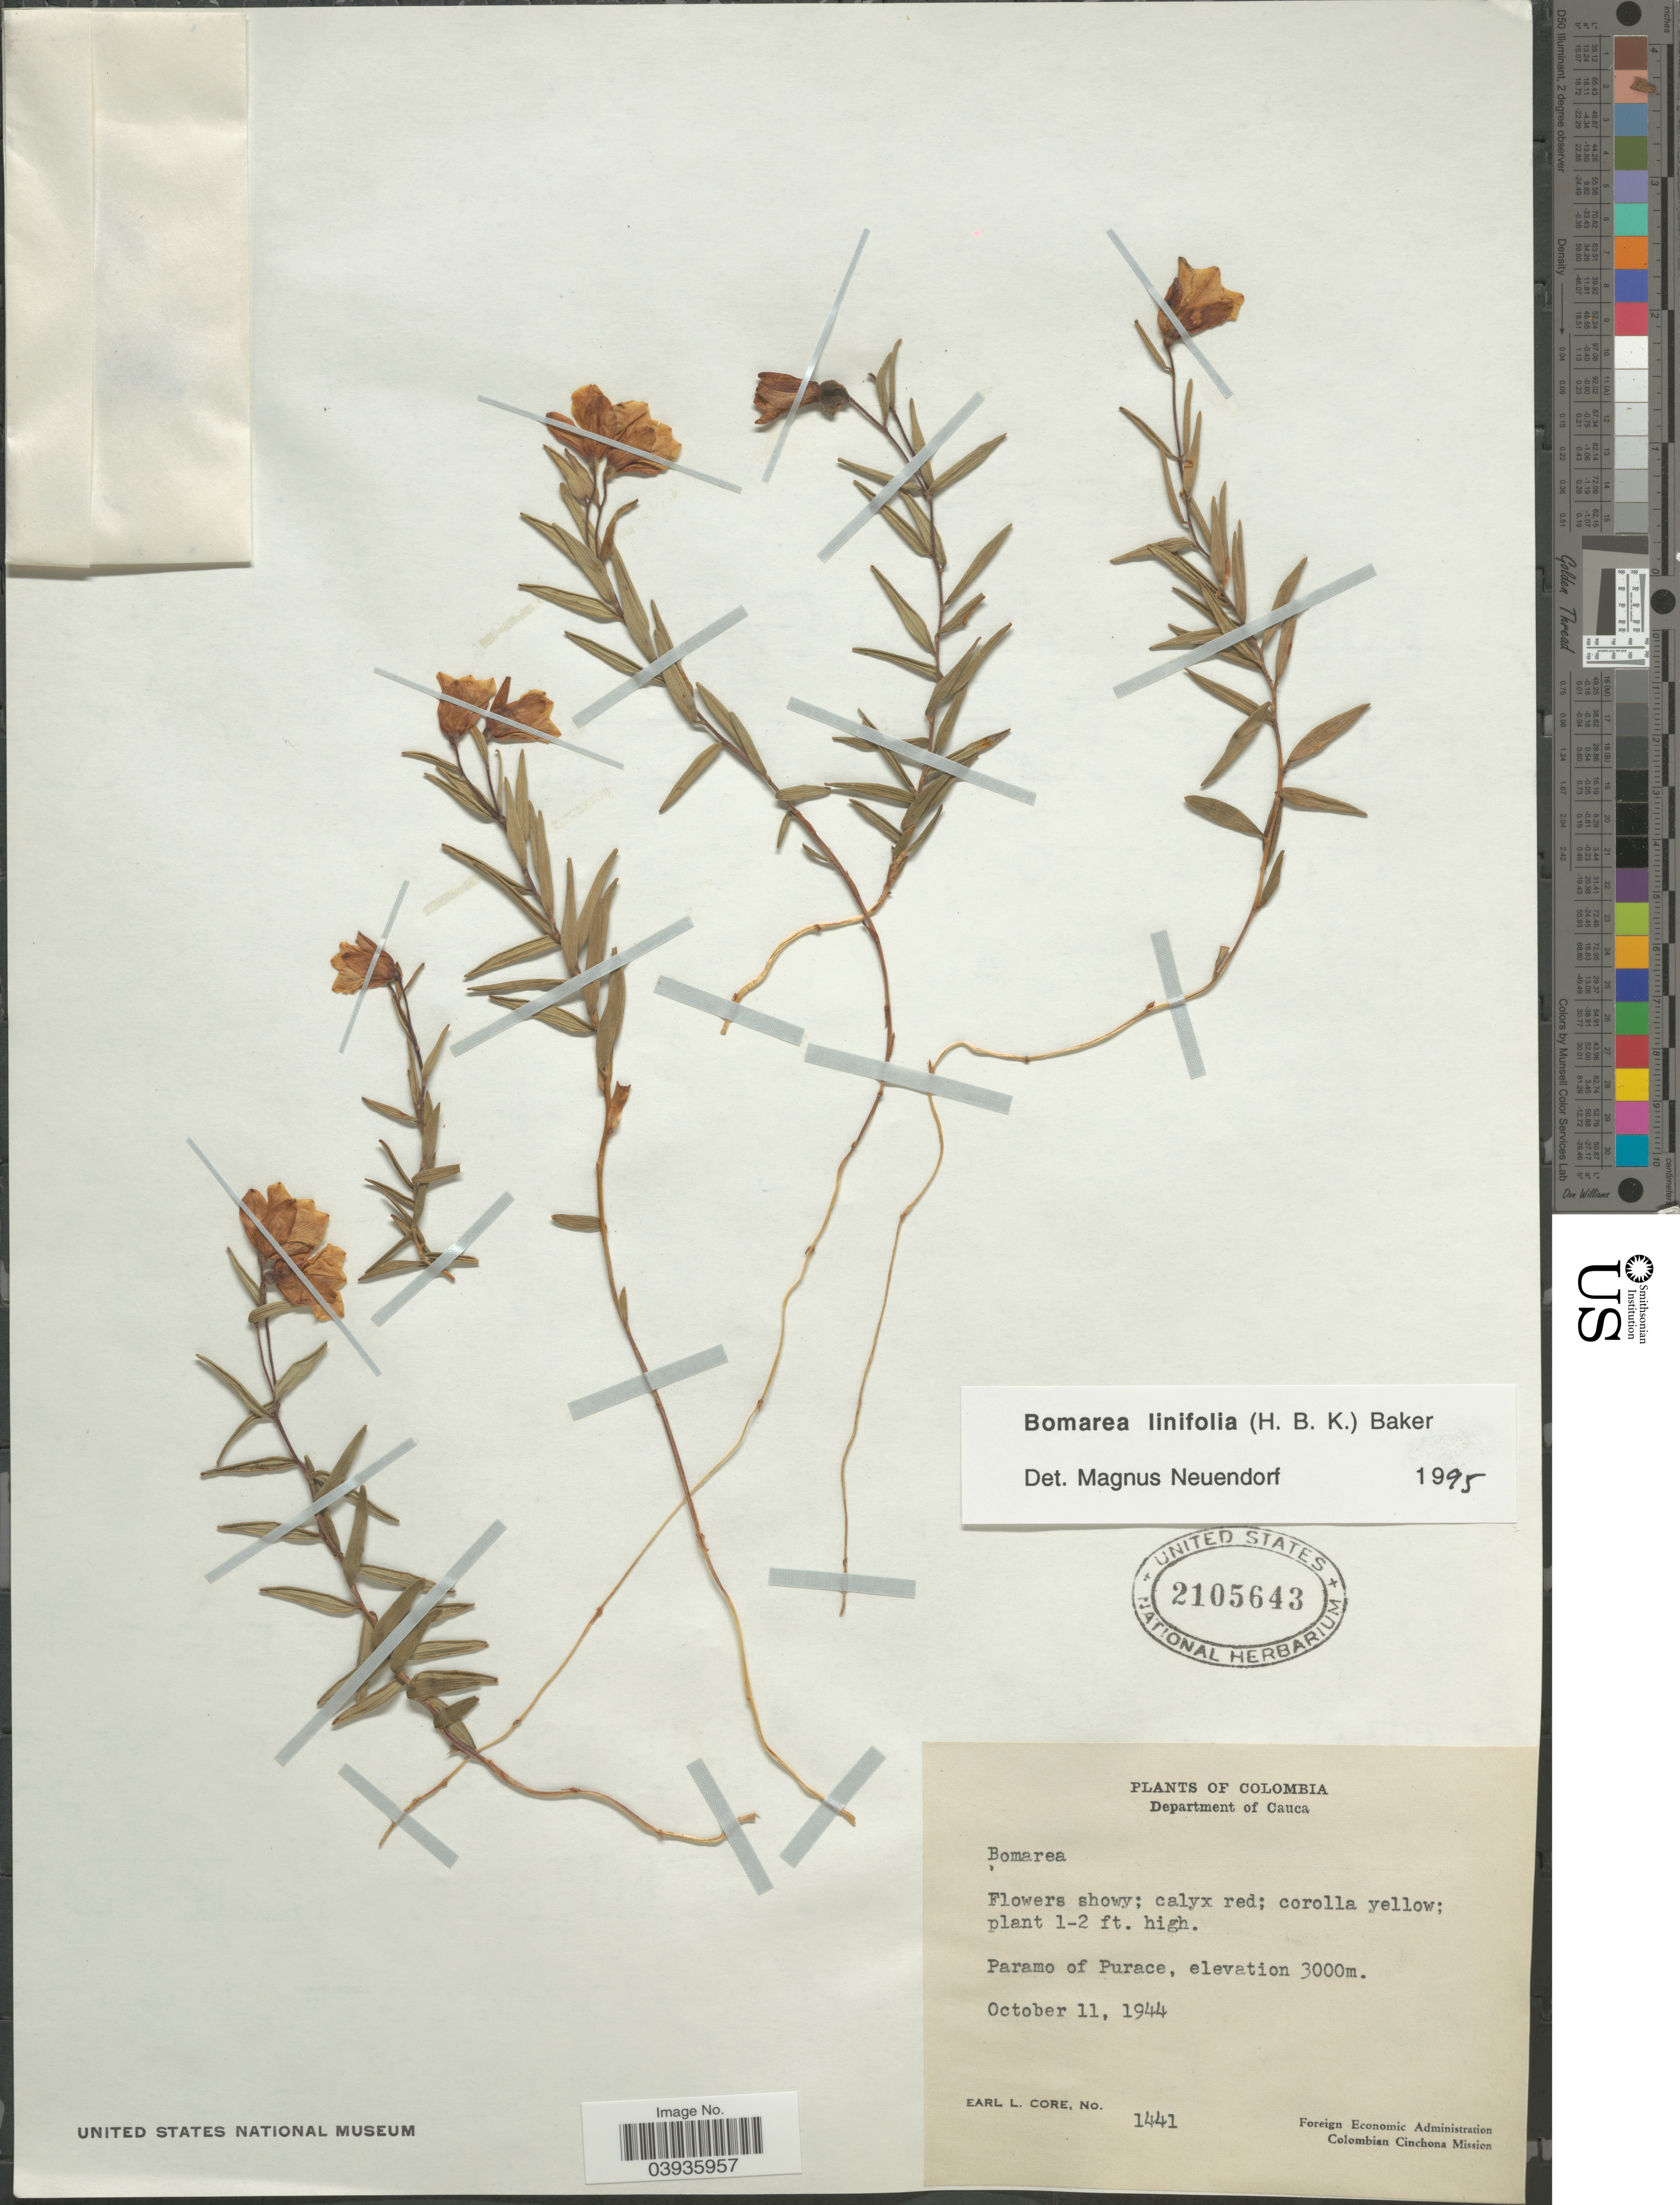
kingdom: Plantae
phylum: Tracheophyta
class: Liliopsida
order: Liliales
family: Alstroemeriaceae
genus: Bomarea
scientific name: Bomarea linifolia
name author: (Kunth) Baker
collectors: E. L. Core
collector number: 1441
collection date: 1944-10-11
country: Colombia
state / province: Cauca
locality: Department of Cauca. Paramo of Purace.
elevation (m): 3000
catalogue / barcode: US 2105643